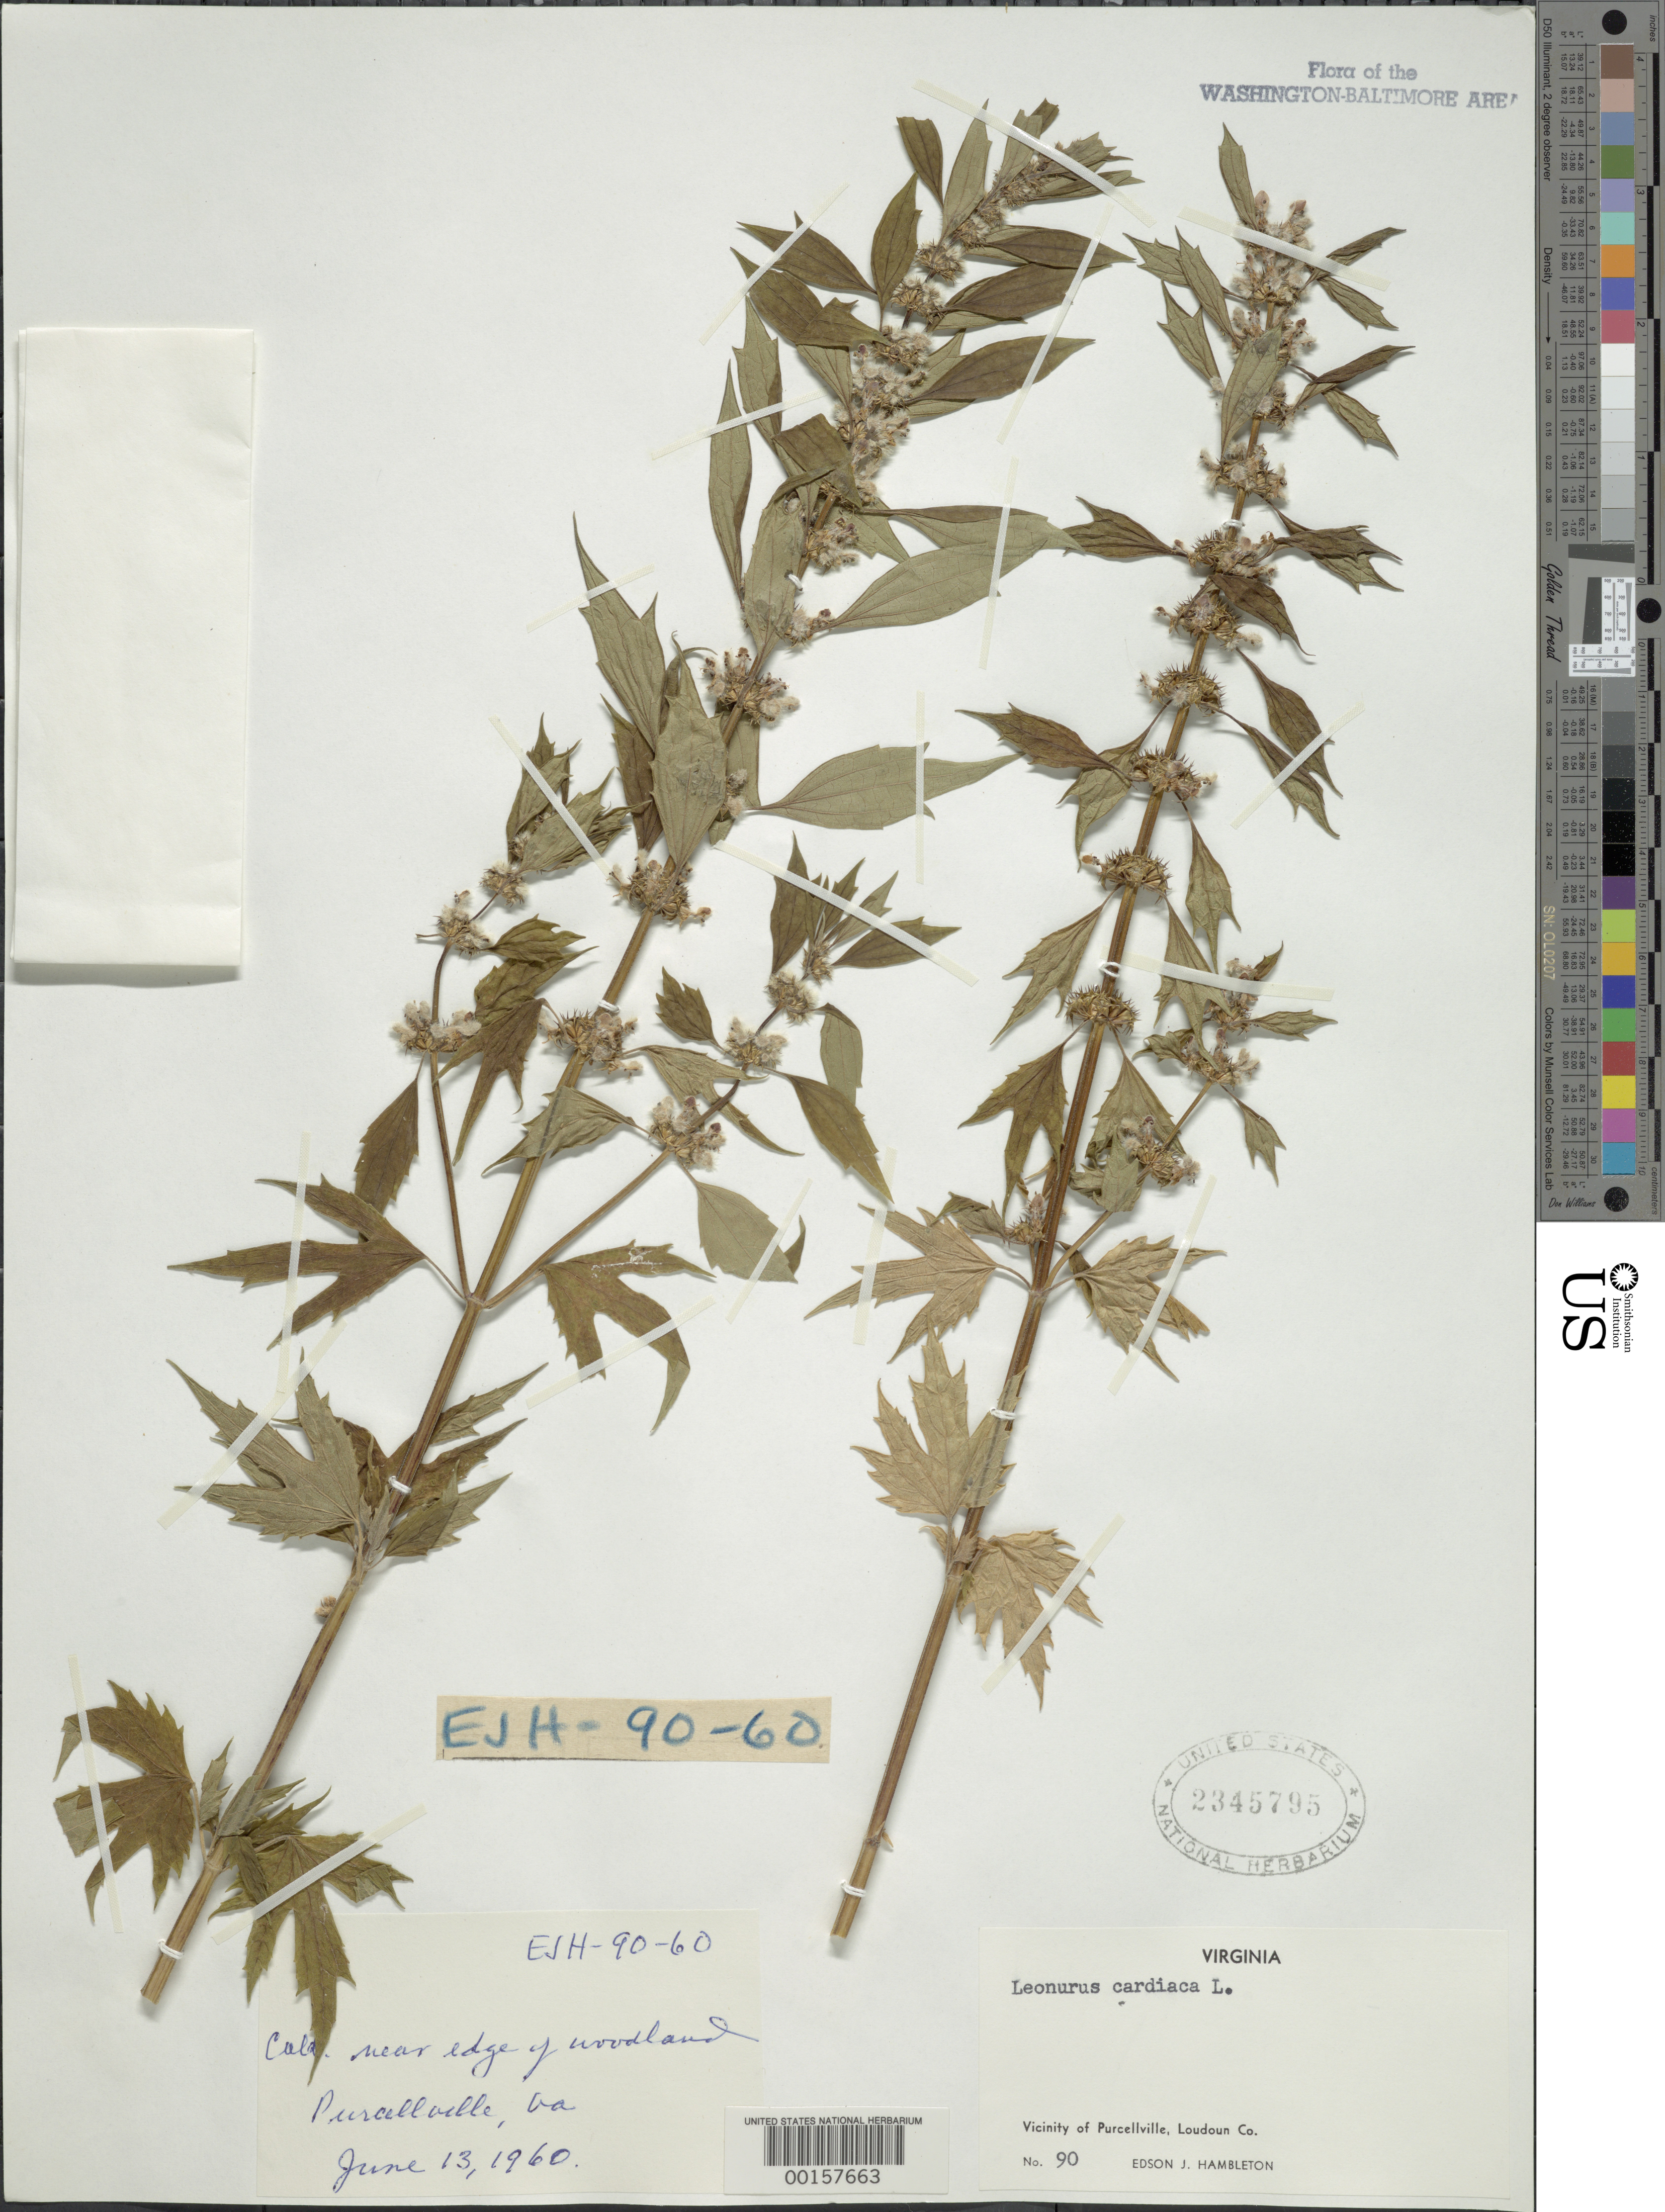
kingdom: Plantae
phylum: Tracheophyta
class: Magnoliopsida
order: Lamiales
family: Lamiaceae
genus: Leonurus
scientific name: Leonurus cardiaca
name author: L.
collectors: E. Hambleton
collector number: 90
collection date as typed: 13 Jun 1960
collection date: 1960-06-13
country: United States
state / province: Virginia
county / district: Loudoun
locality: Purcellville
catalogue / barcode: US 2345795